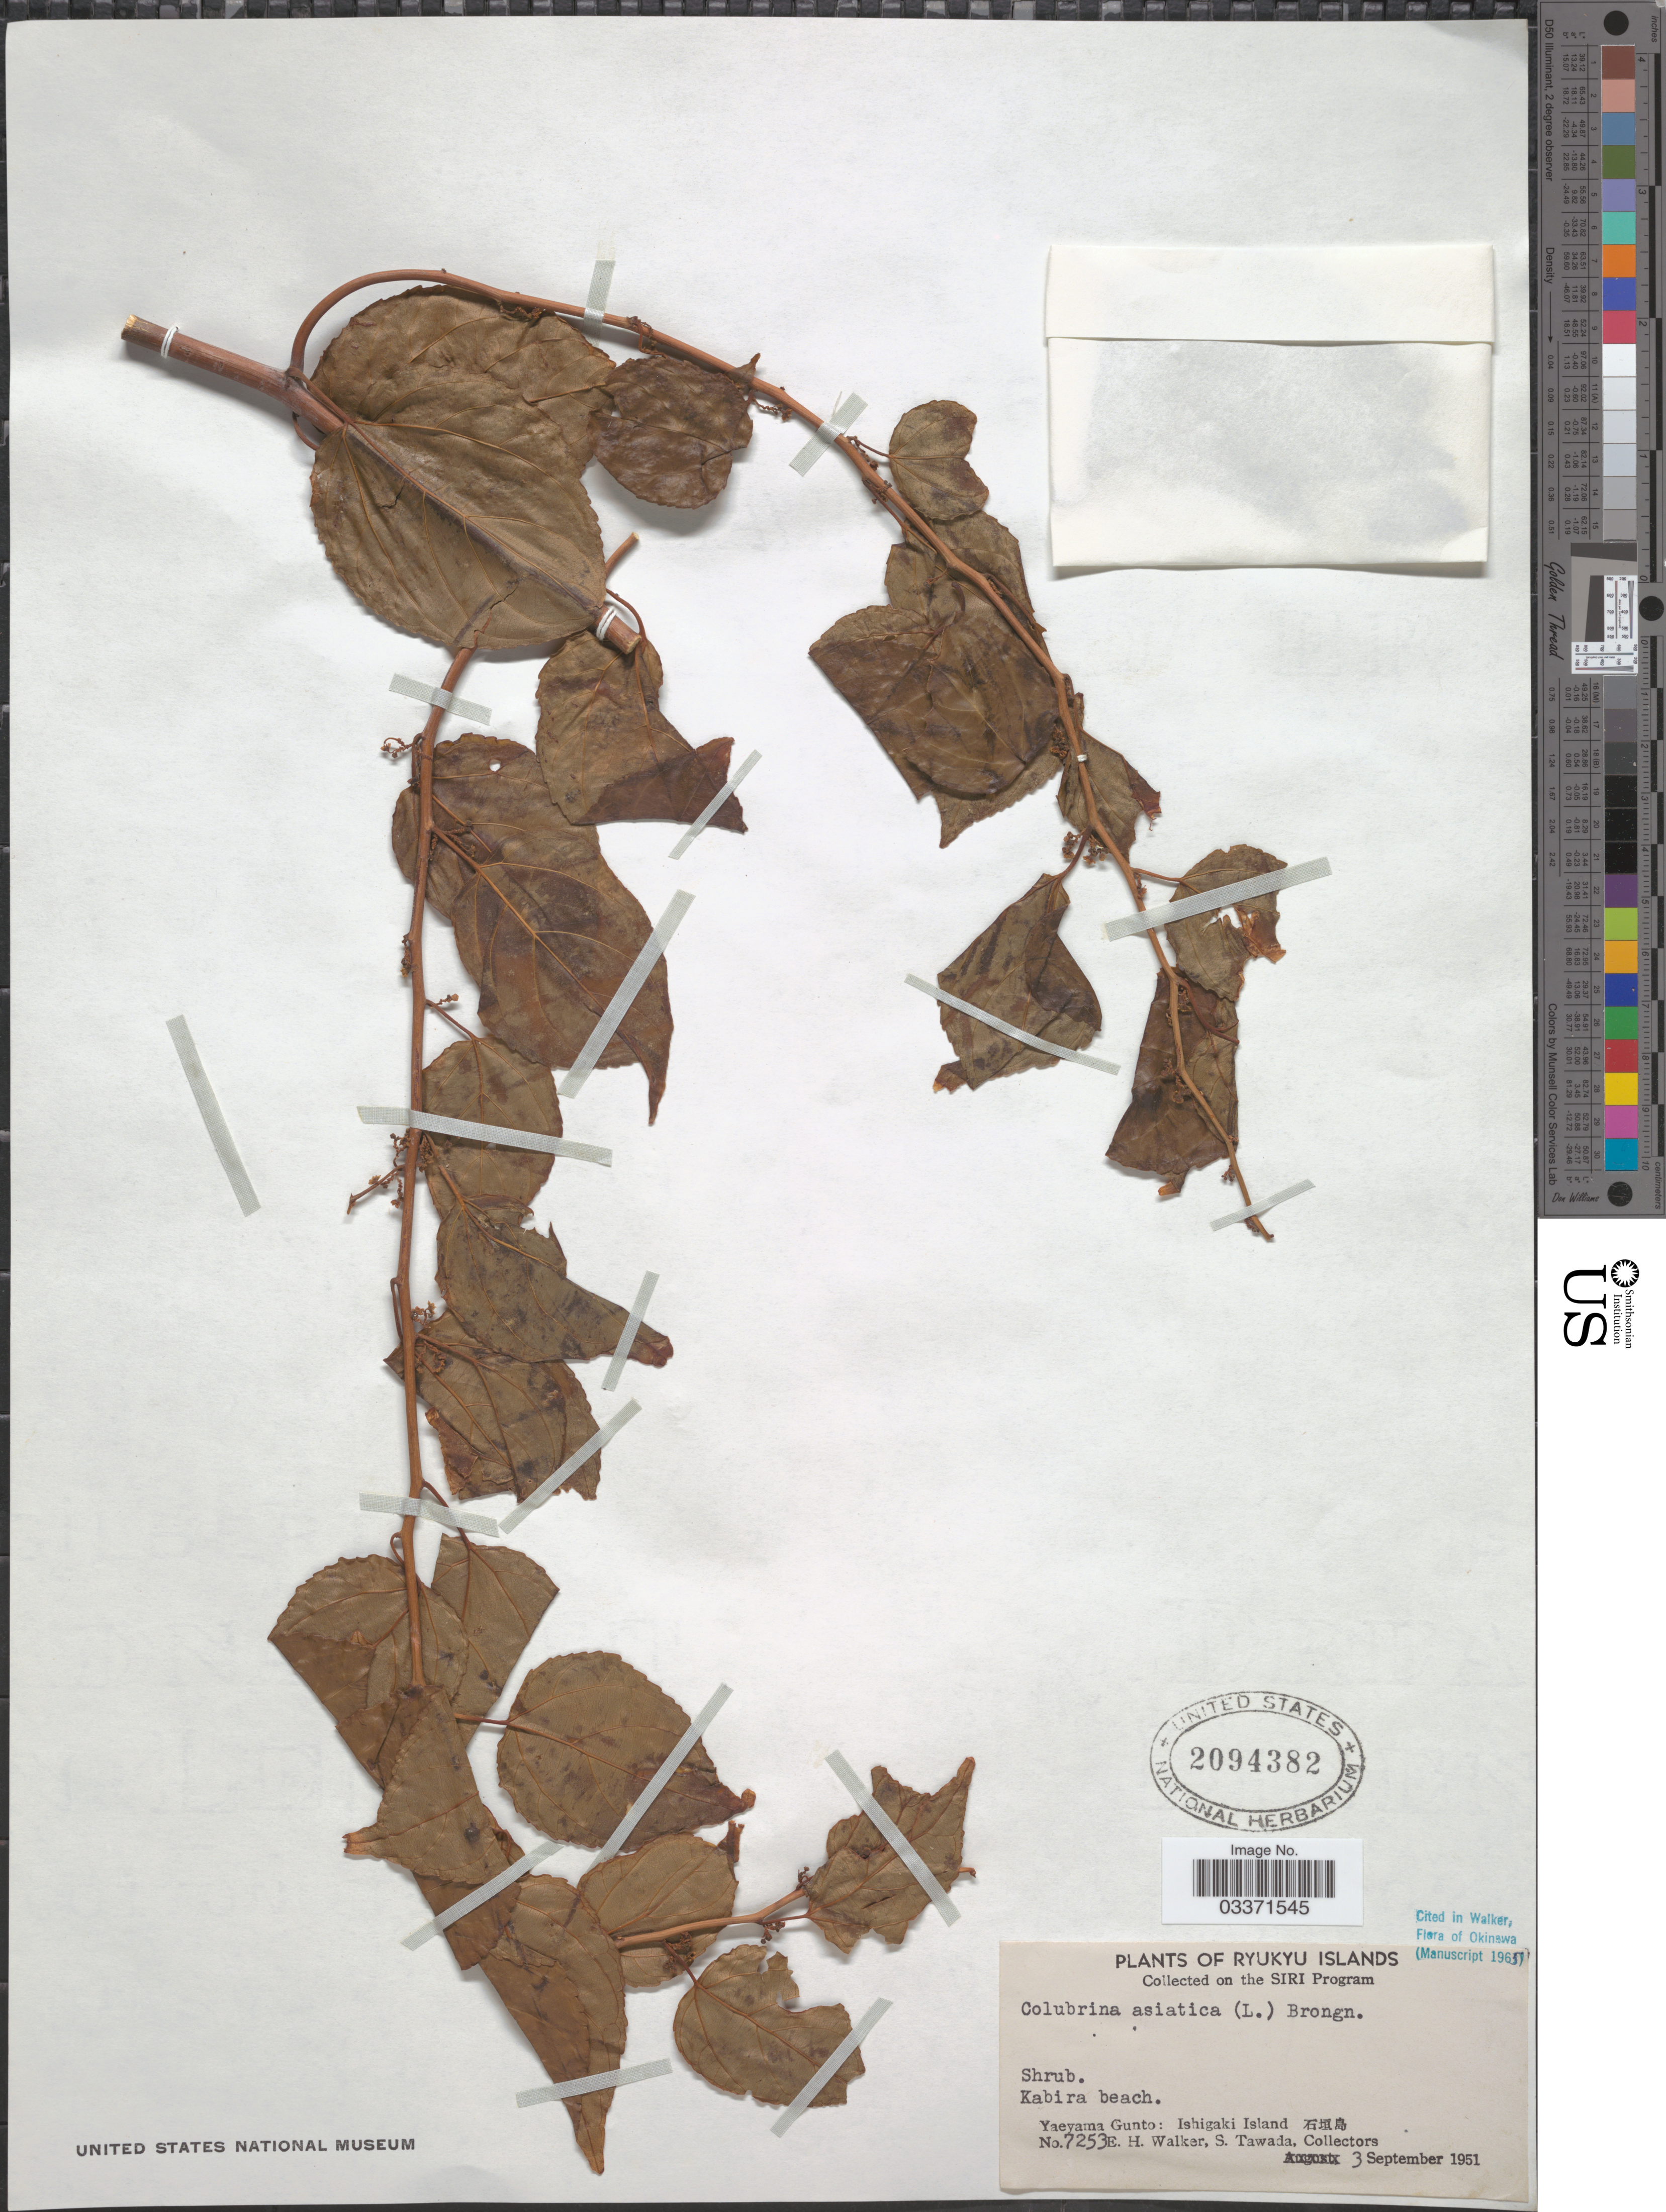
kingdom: Plantae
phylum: Tracheophyta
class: Magnoliopsida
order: Rosales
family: Rhamnaceae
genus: Colubrina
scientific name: Colubrina asiatica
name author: (L.) Brongn.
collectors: E. H. Walker & S. Tawada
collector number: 7253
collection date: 1951-09-03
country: Japan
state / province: Okinawa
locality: Ryukyu Islands, Kabira beach, Yaeyama Gunto: Ishigaki Island X.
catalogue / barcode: US 2094382